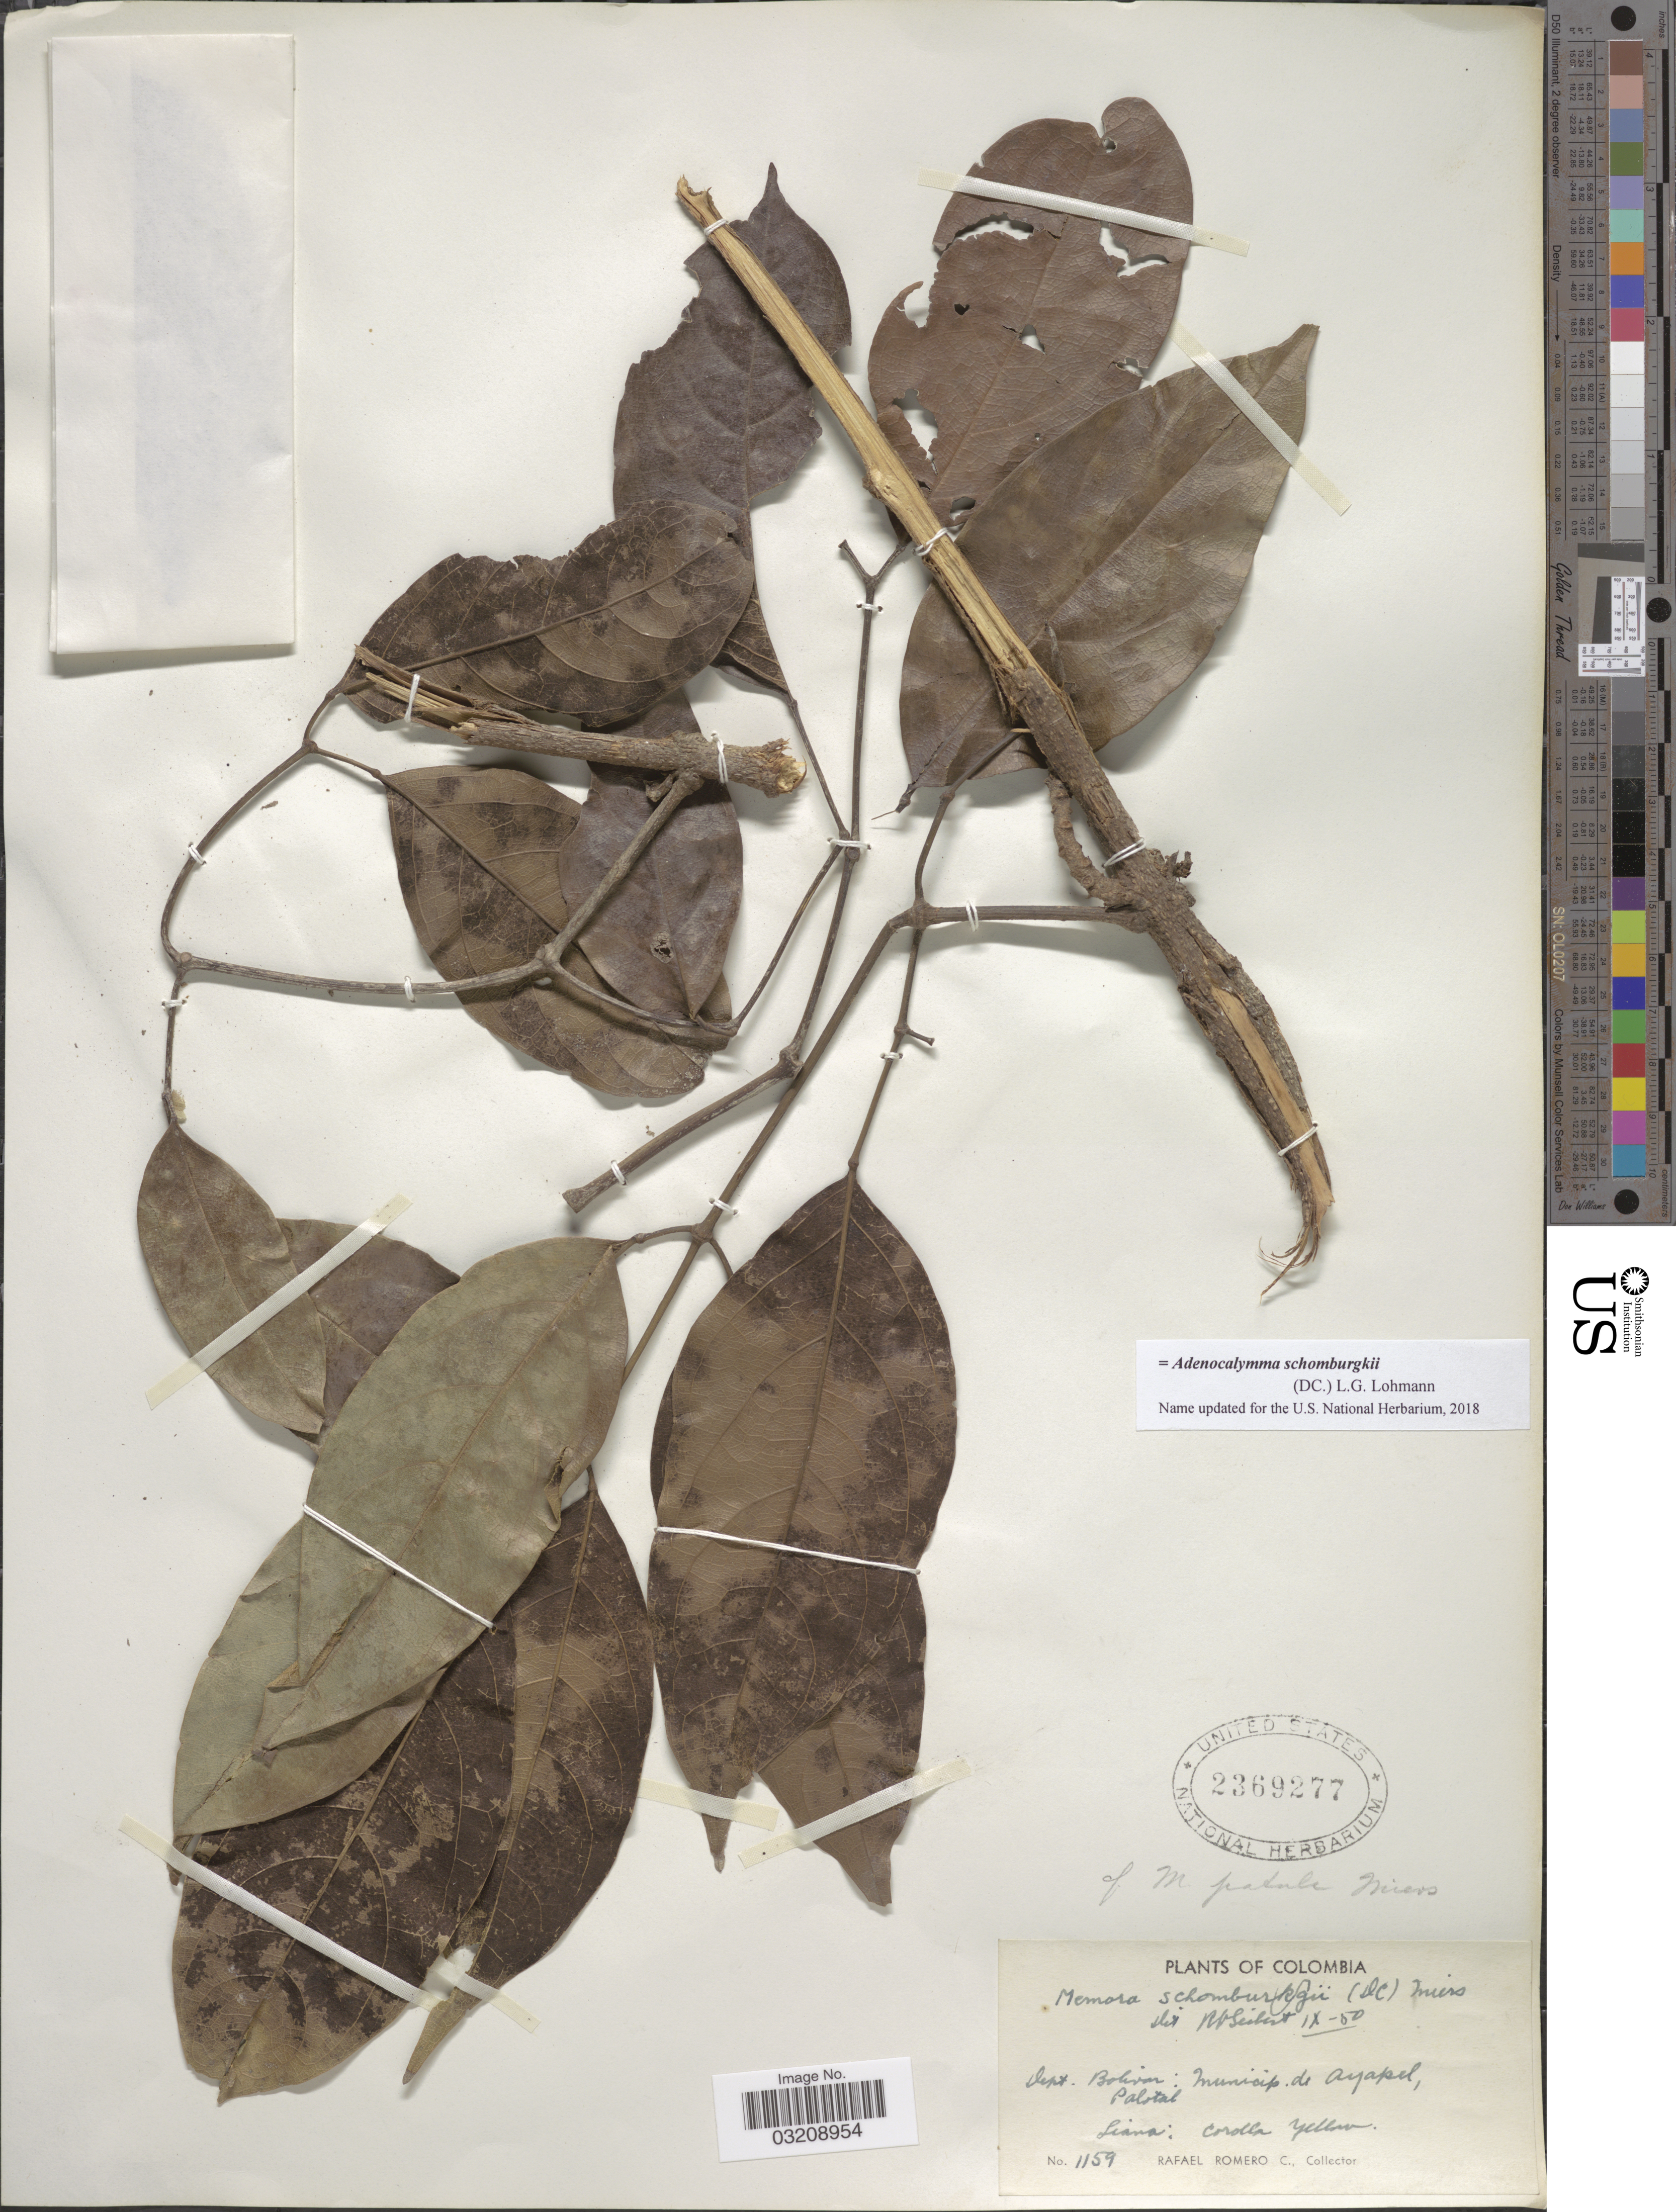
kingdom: Plantae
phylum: Tracheophyta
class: Magnoliopsida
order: Lamiales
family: Bignoniaceae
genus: Adenocalymma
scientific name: Adenocalymma schomburgkii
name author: (DC.) L.G. Lohmann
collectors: R. Romero Castañeda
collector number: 1159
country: Colombia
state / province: Bolívar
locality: Dept. Bolivar: Municipio de Ayapel, Palotal.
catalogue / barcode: US 2369277